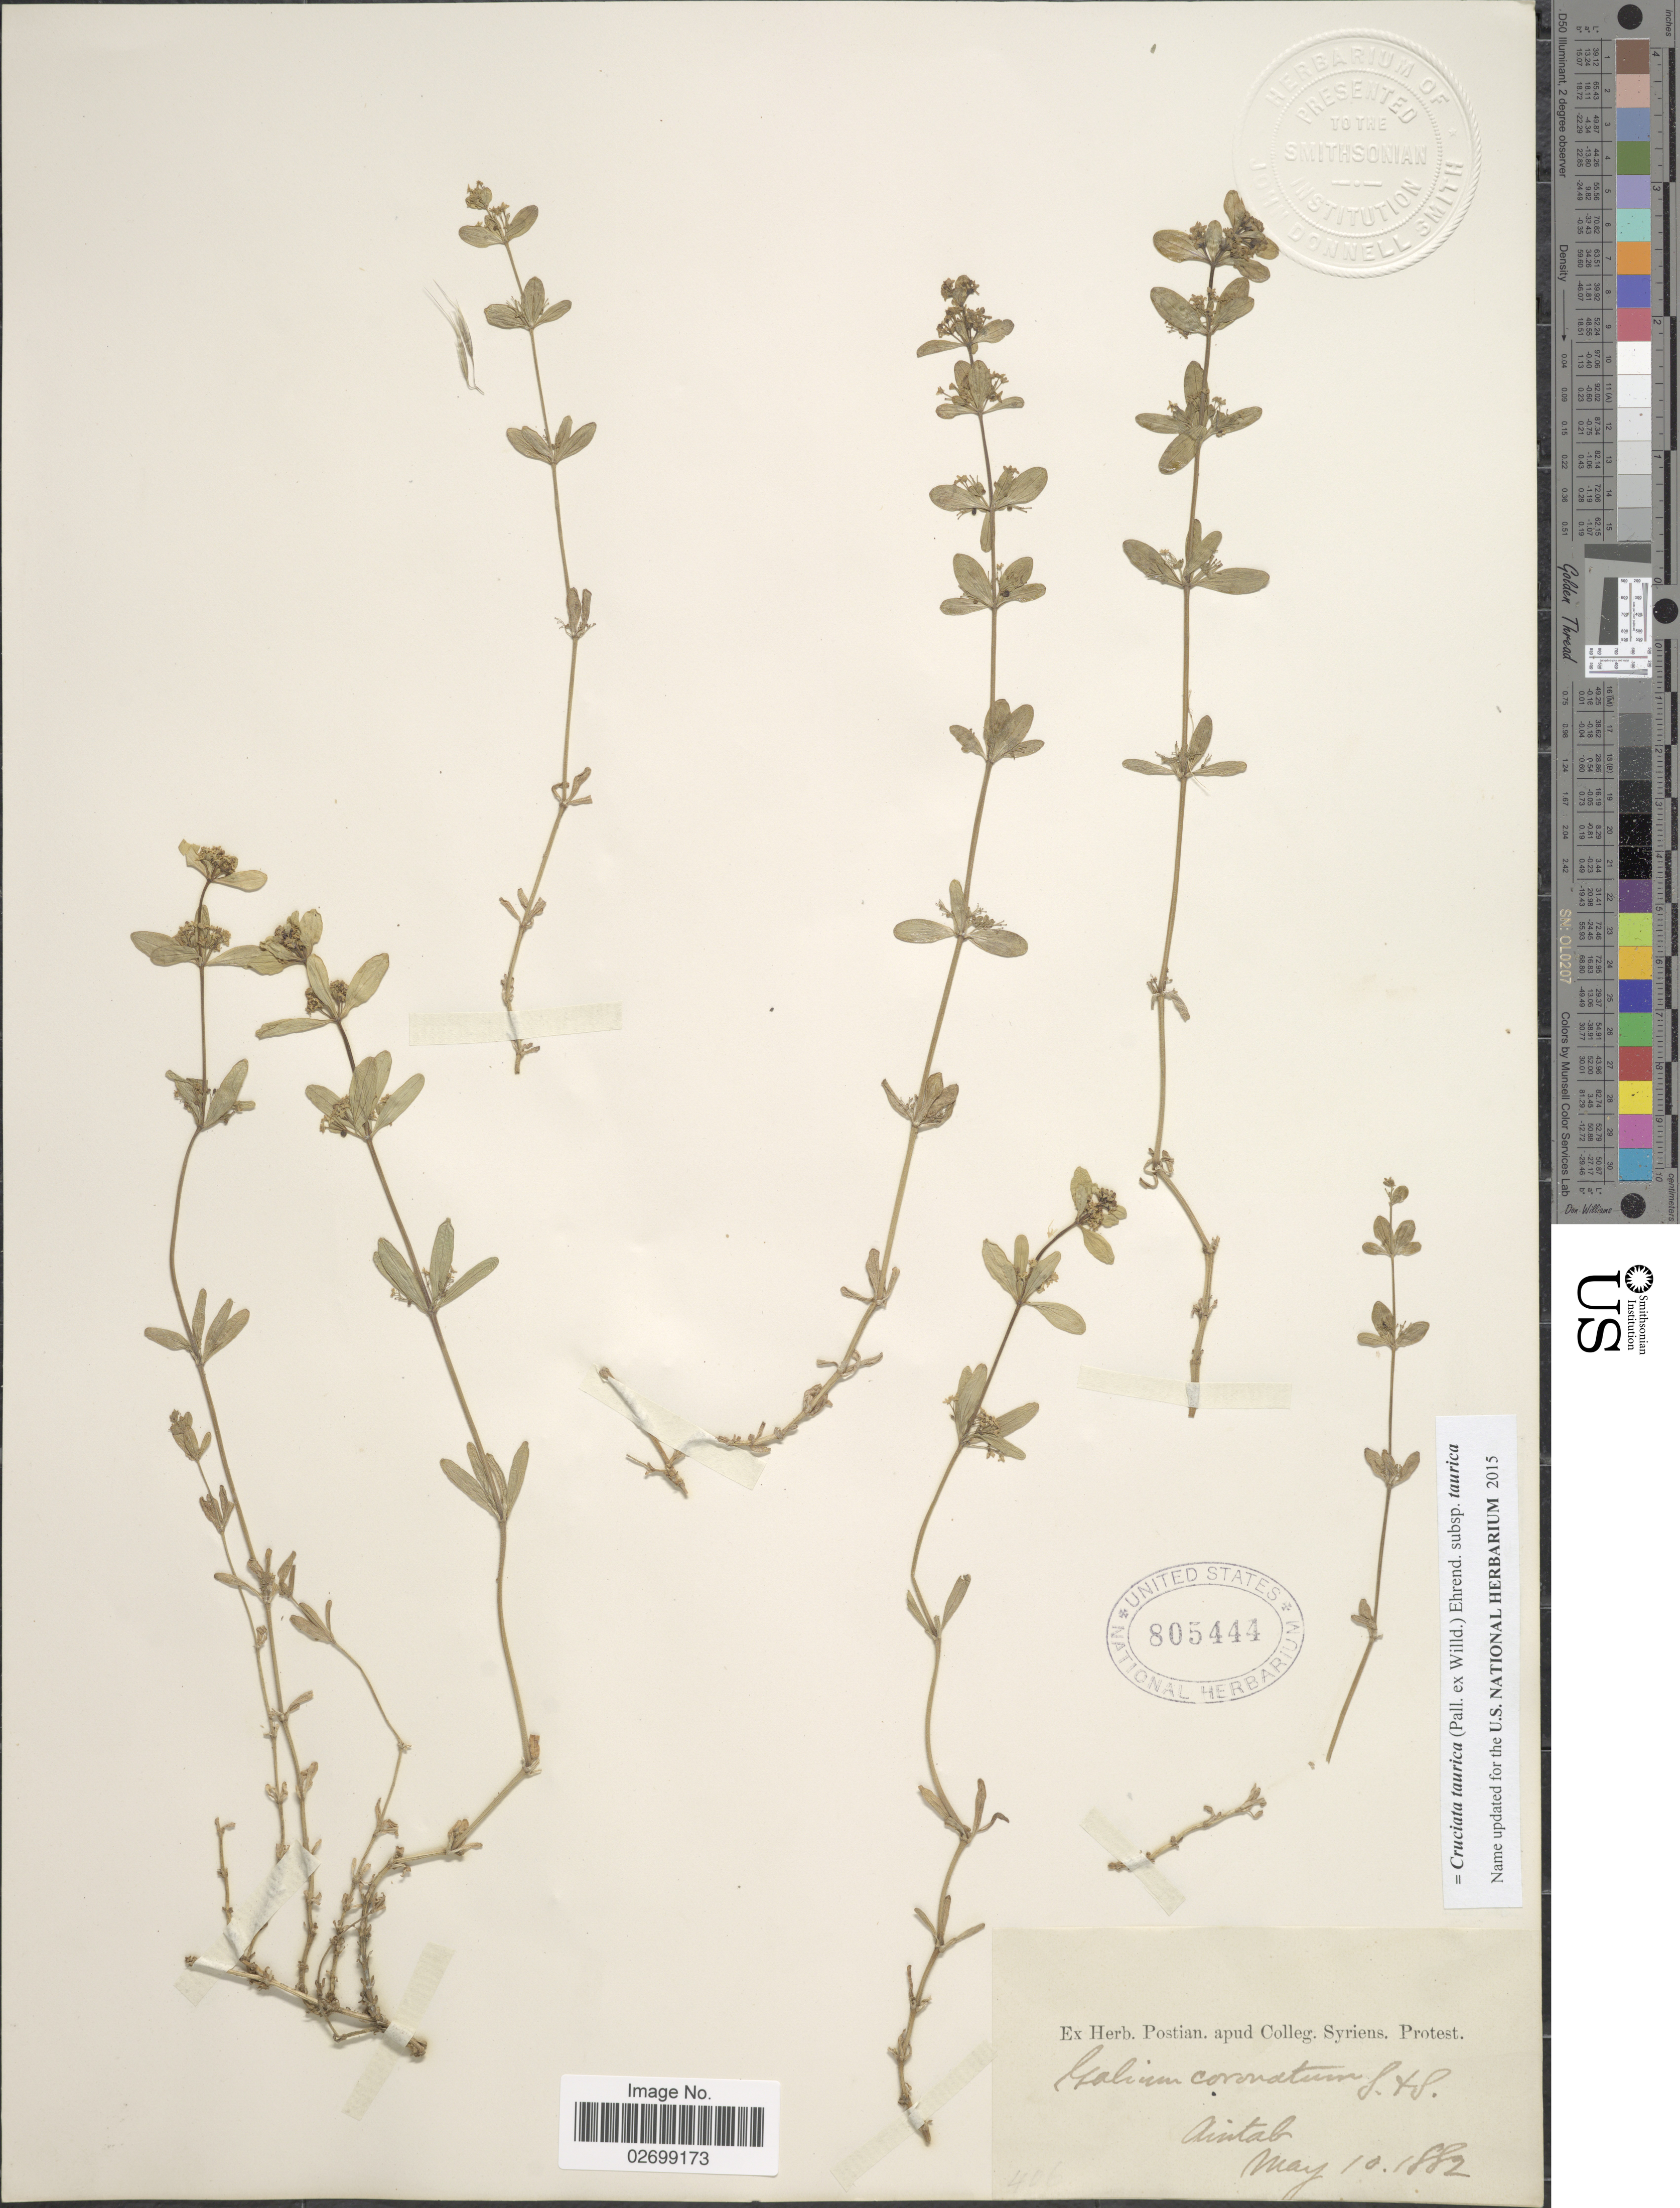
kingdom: Plantae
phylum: Tracheophyta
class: Magnoliopsida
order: Gentianales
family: Rubiaceae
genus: Cruciata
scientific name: Cruciata taurica subsp. taurica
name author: (Pall. ex Willd.) Ehrend.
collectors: ex herb. Postian. apud Colleg. Syriens. Protest. USE "Fannie P. A. Shepard" (10308853) AS PRIMARY COLLECTOR INSTEAD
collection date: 1882-05-10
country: Turkey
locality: Anitab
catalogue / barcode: US 805444